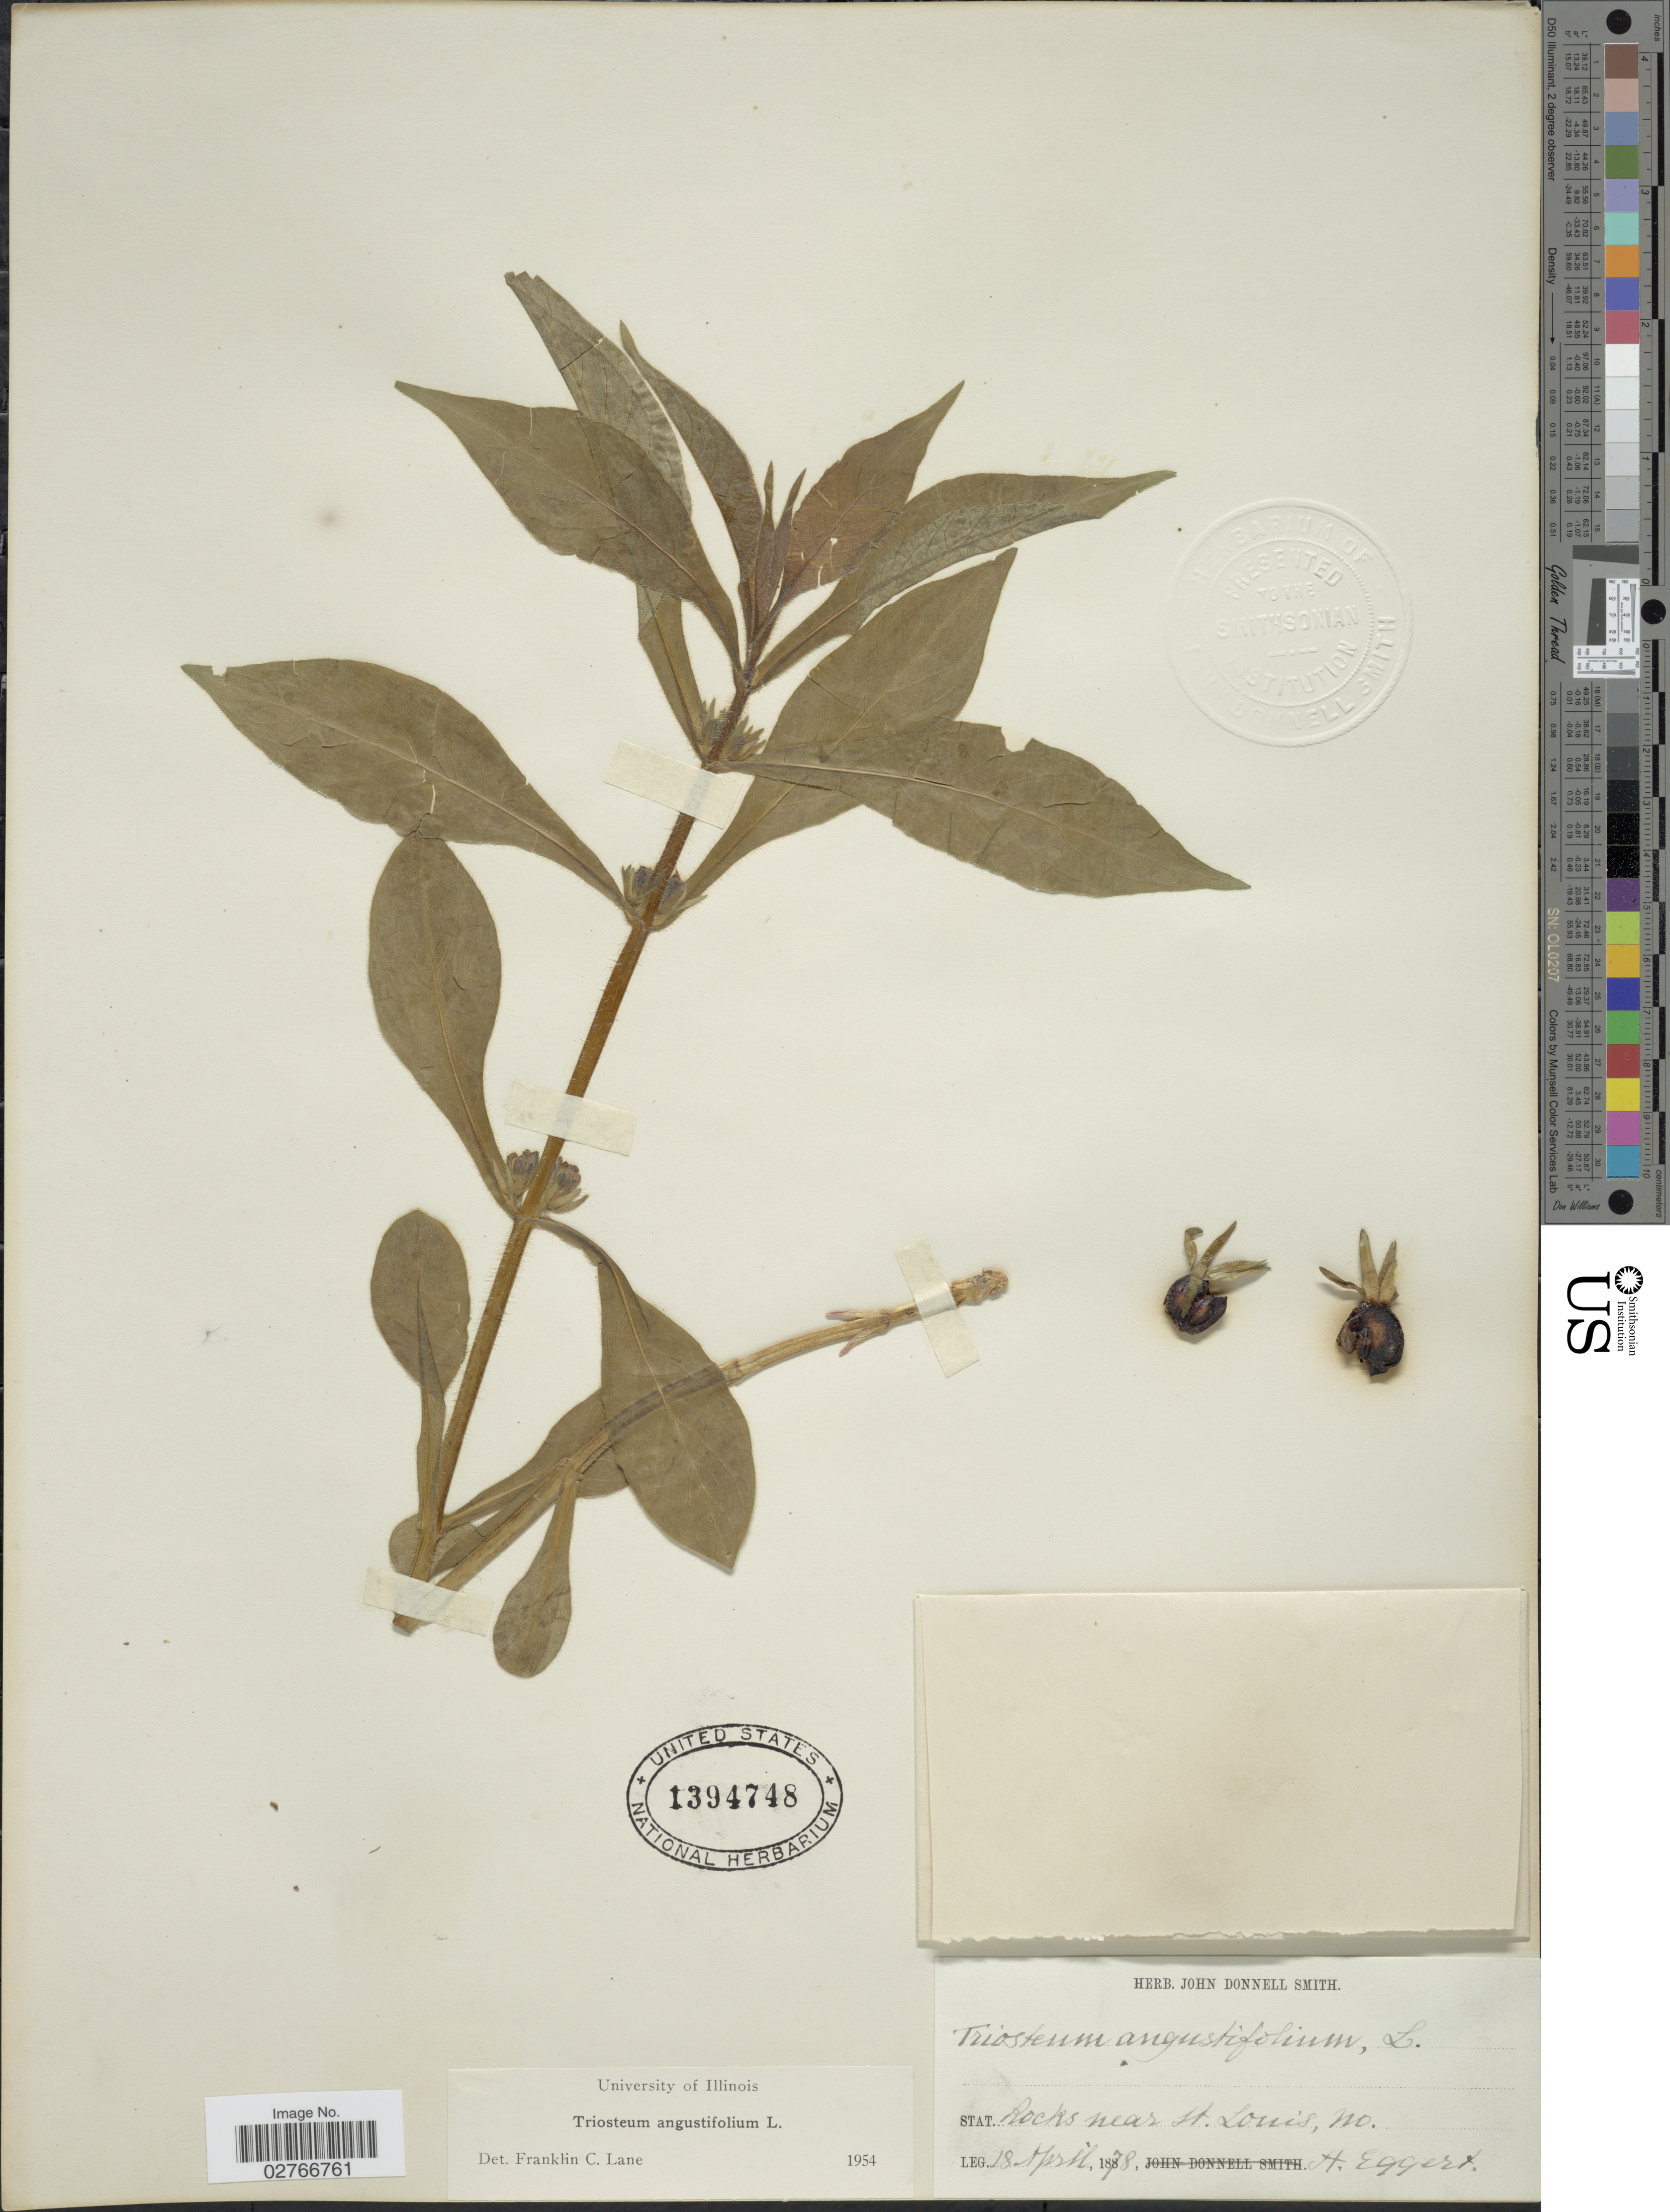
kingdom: Plantae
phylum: Tracheophyta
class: Magnoliopsida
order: Dipsacales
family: Caprifoliaceae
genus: Triosteum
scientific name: Triosteum angustifolium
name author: L.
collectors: H. Eggert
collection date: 1878-04-18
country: United States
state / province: Missouri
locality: Rocks near St. Louis.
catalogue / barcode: US 1394748